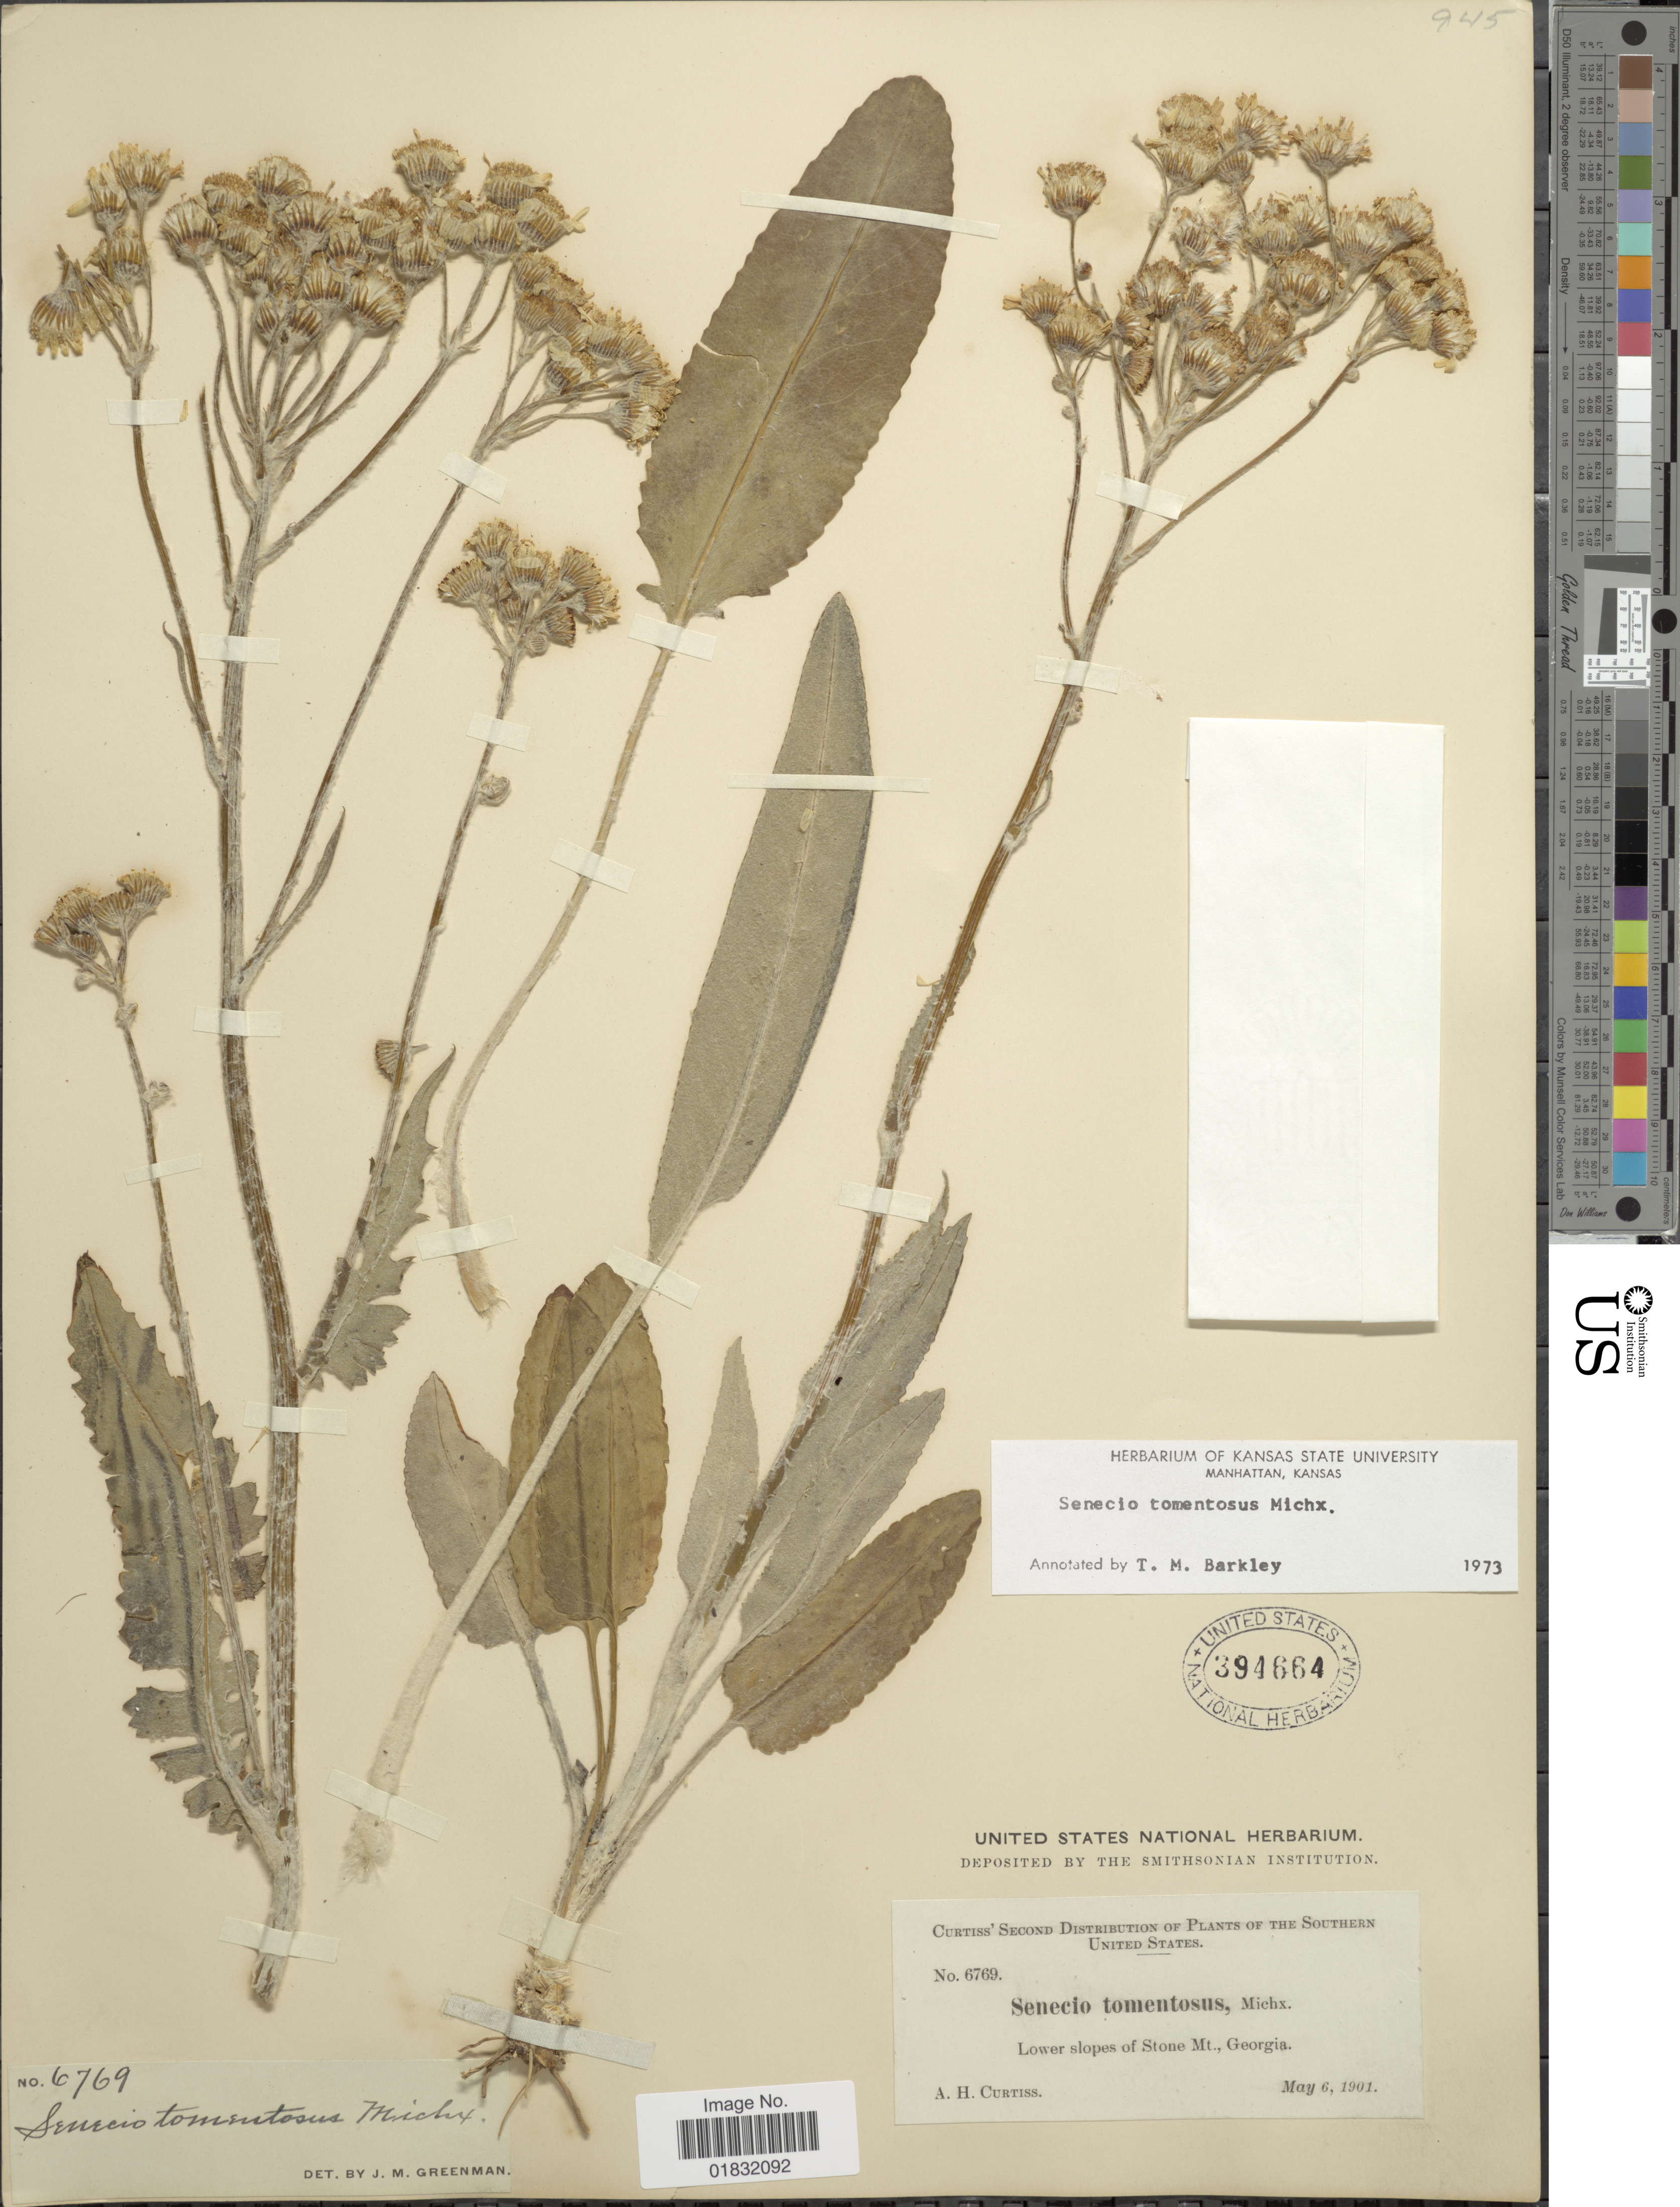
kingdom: Plantae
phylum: Tracheophyta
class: Magnoliopsida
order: Asterales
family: Asteraceae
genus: Packera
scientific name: Packera dubia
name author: (Spreng.) Trock & Mabb.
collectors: A. H. Curtiss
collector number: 6769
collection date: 1901-05-06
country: United States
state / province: Georgia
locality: The Southern United States, Lower slopes of Stone Mt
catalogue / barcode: US 394664